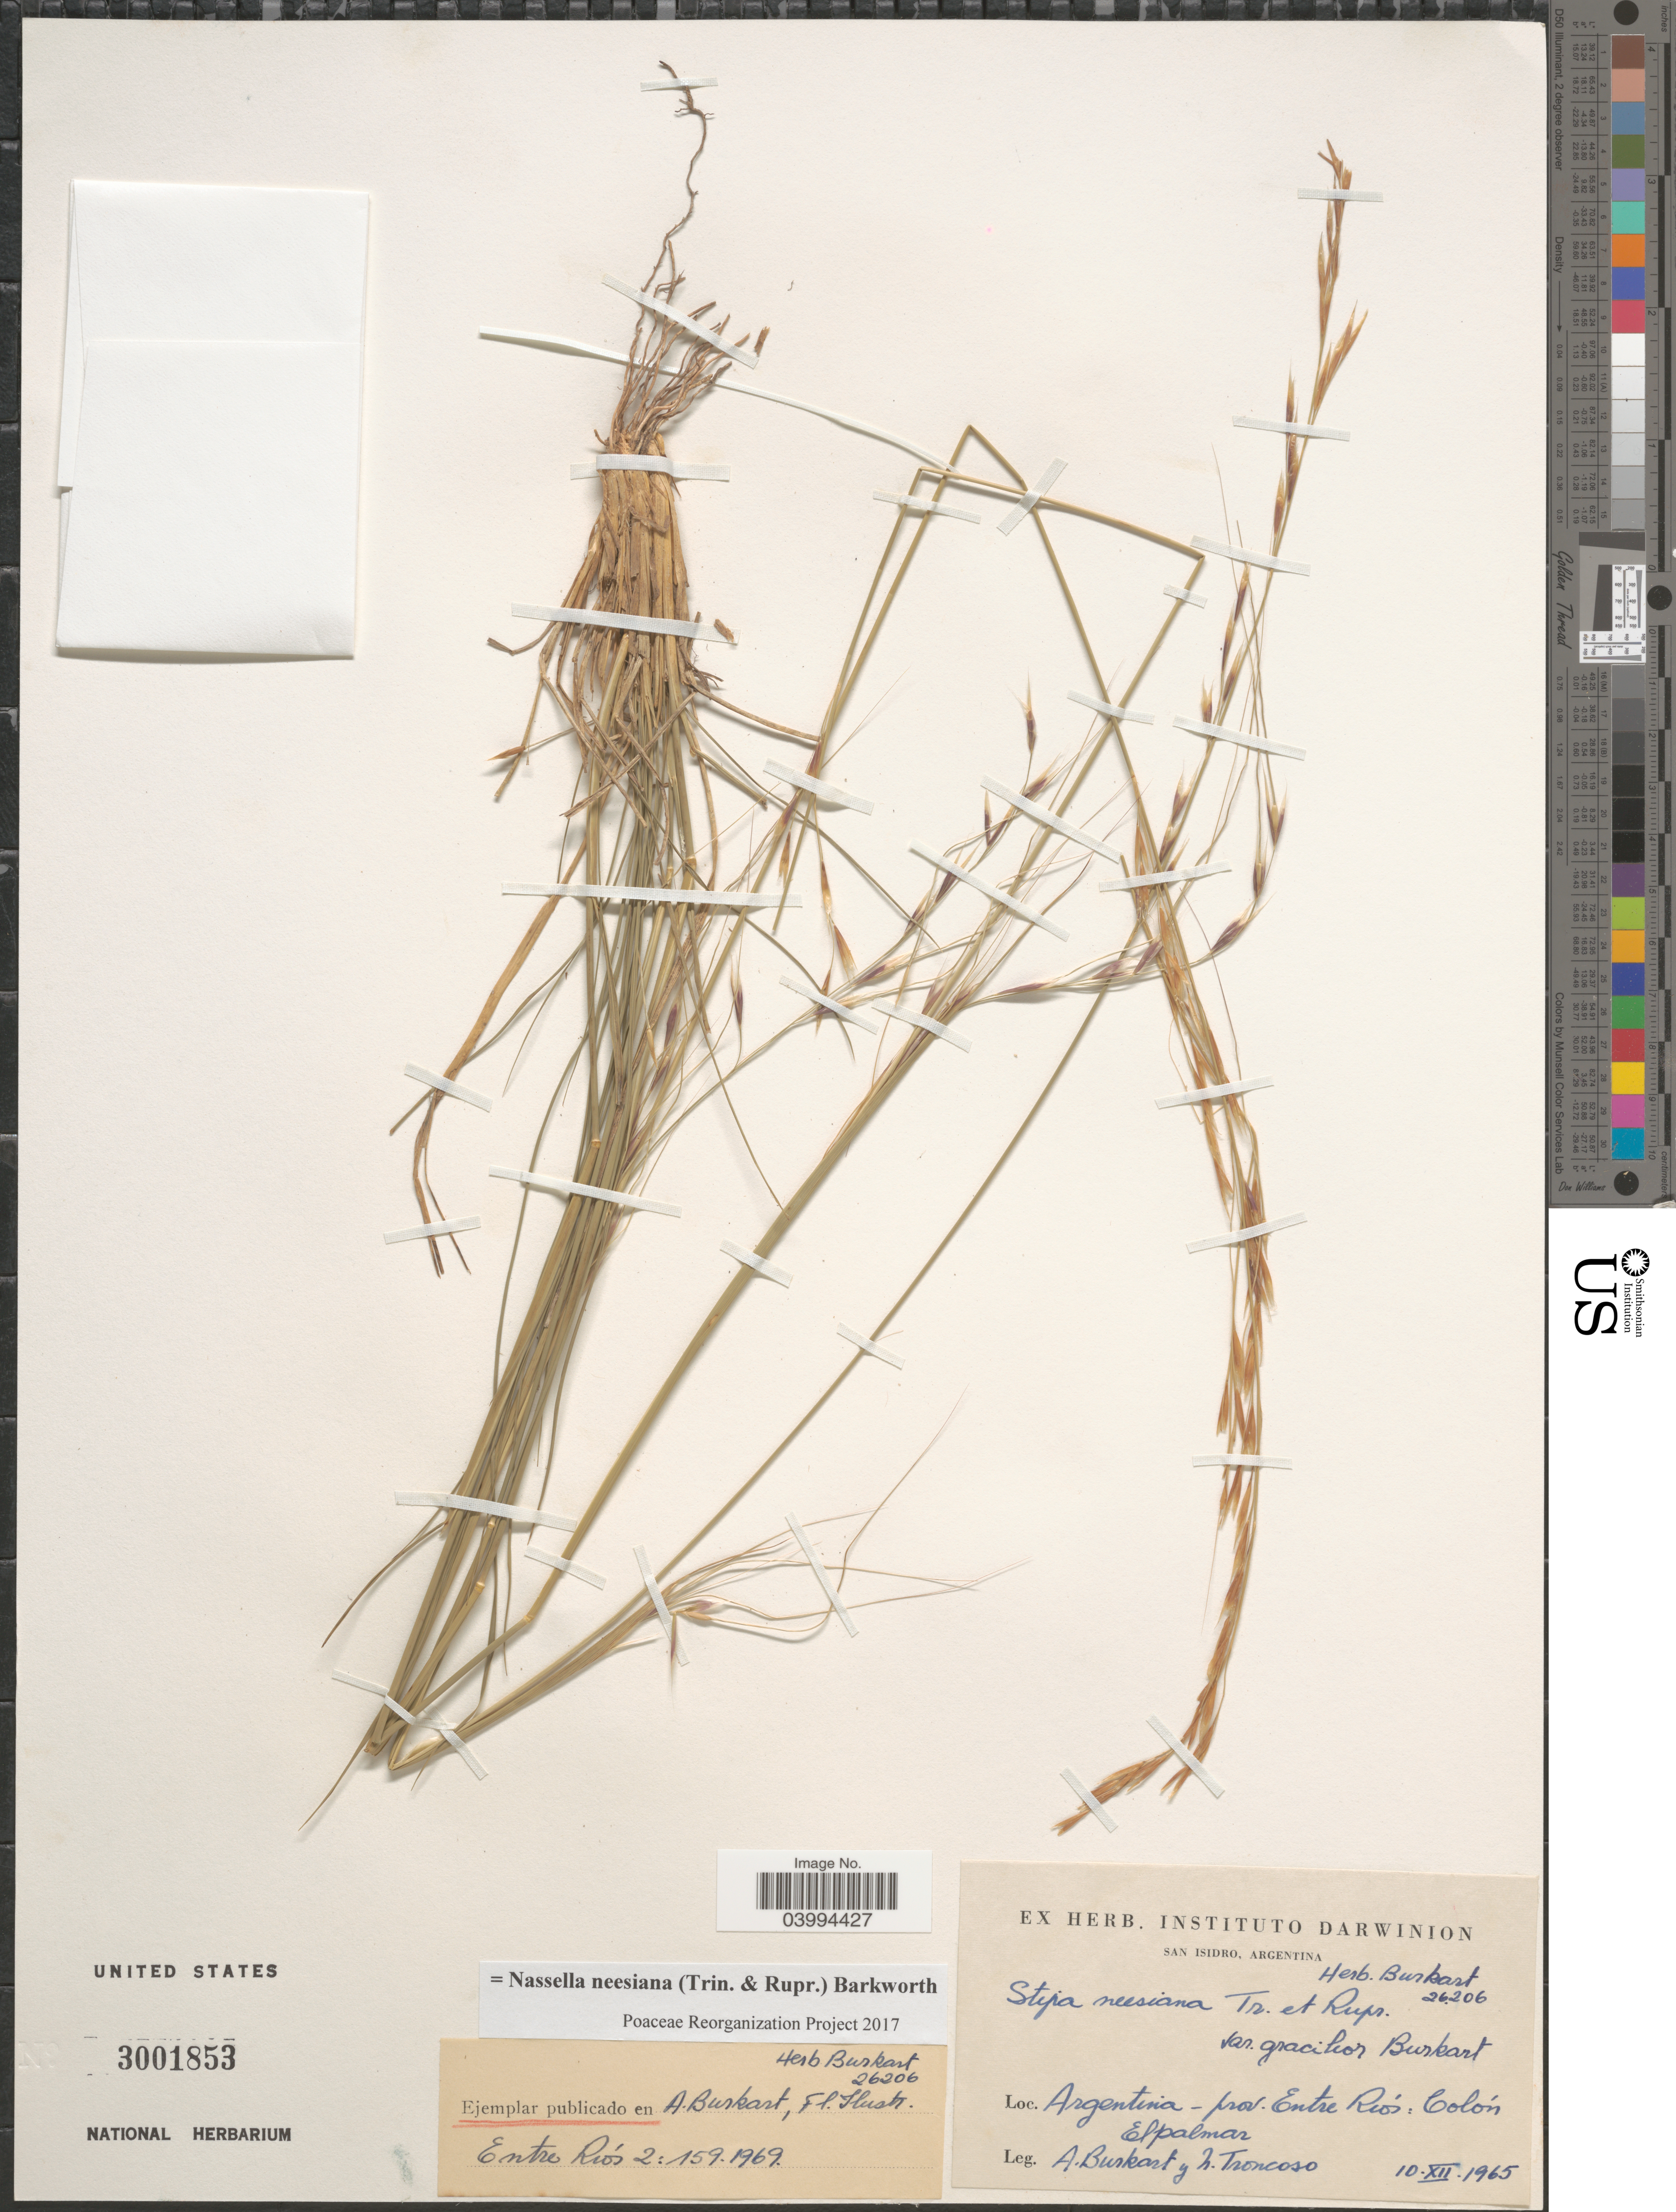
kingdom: Plantae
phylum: Tracheophyta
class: Liliopsida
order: Poales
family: Poaceae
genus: Nassella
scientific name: Nassella neesiana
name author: (Trin. & Rupr.) Barkworth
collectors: A. E. Burkart & N. Troncoso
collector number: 26206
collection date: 1965-12-10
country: Argentina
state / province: Entre Rios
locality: Colón El Palmar.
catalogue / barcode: US 3001853